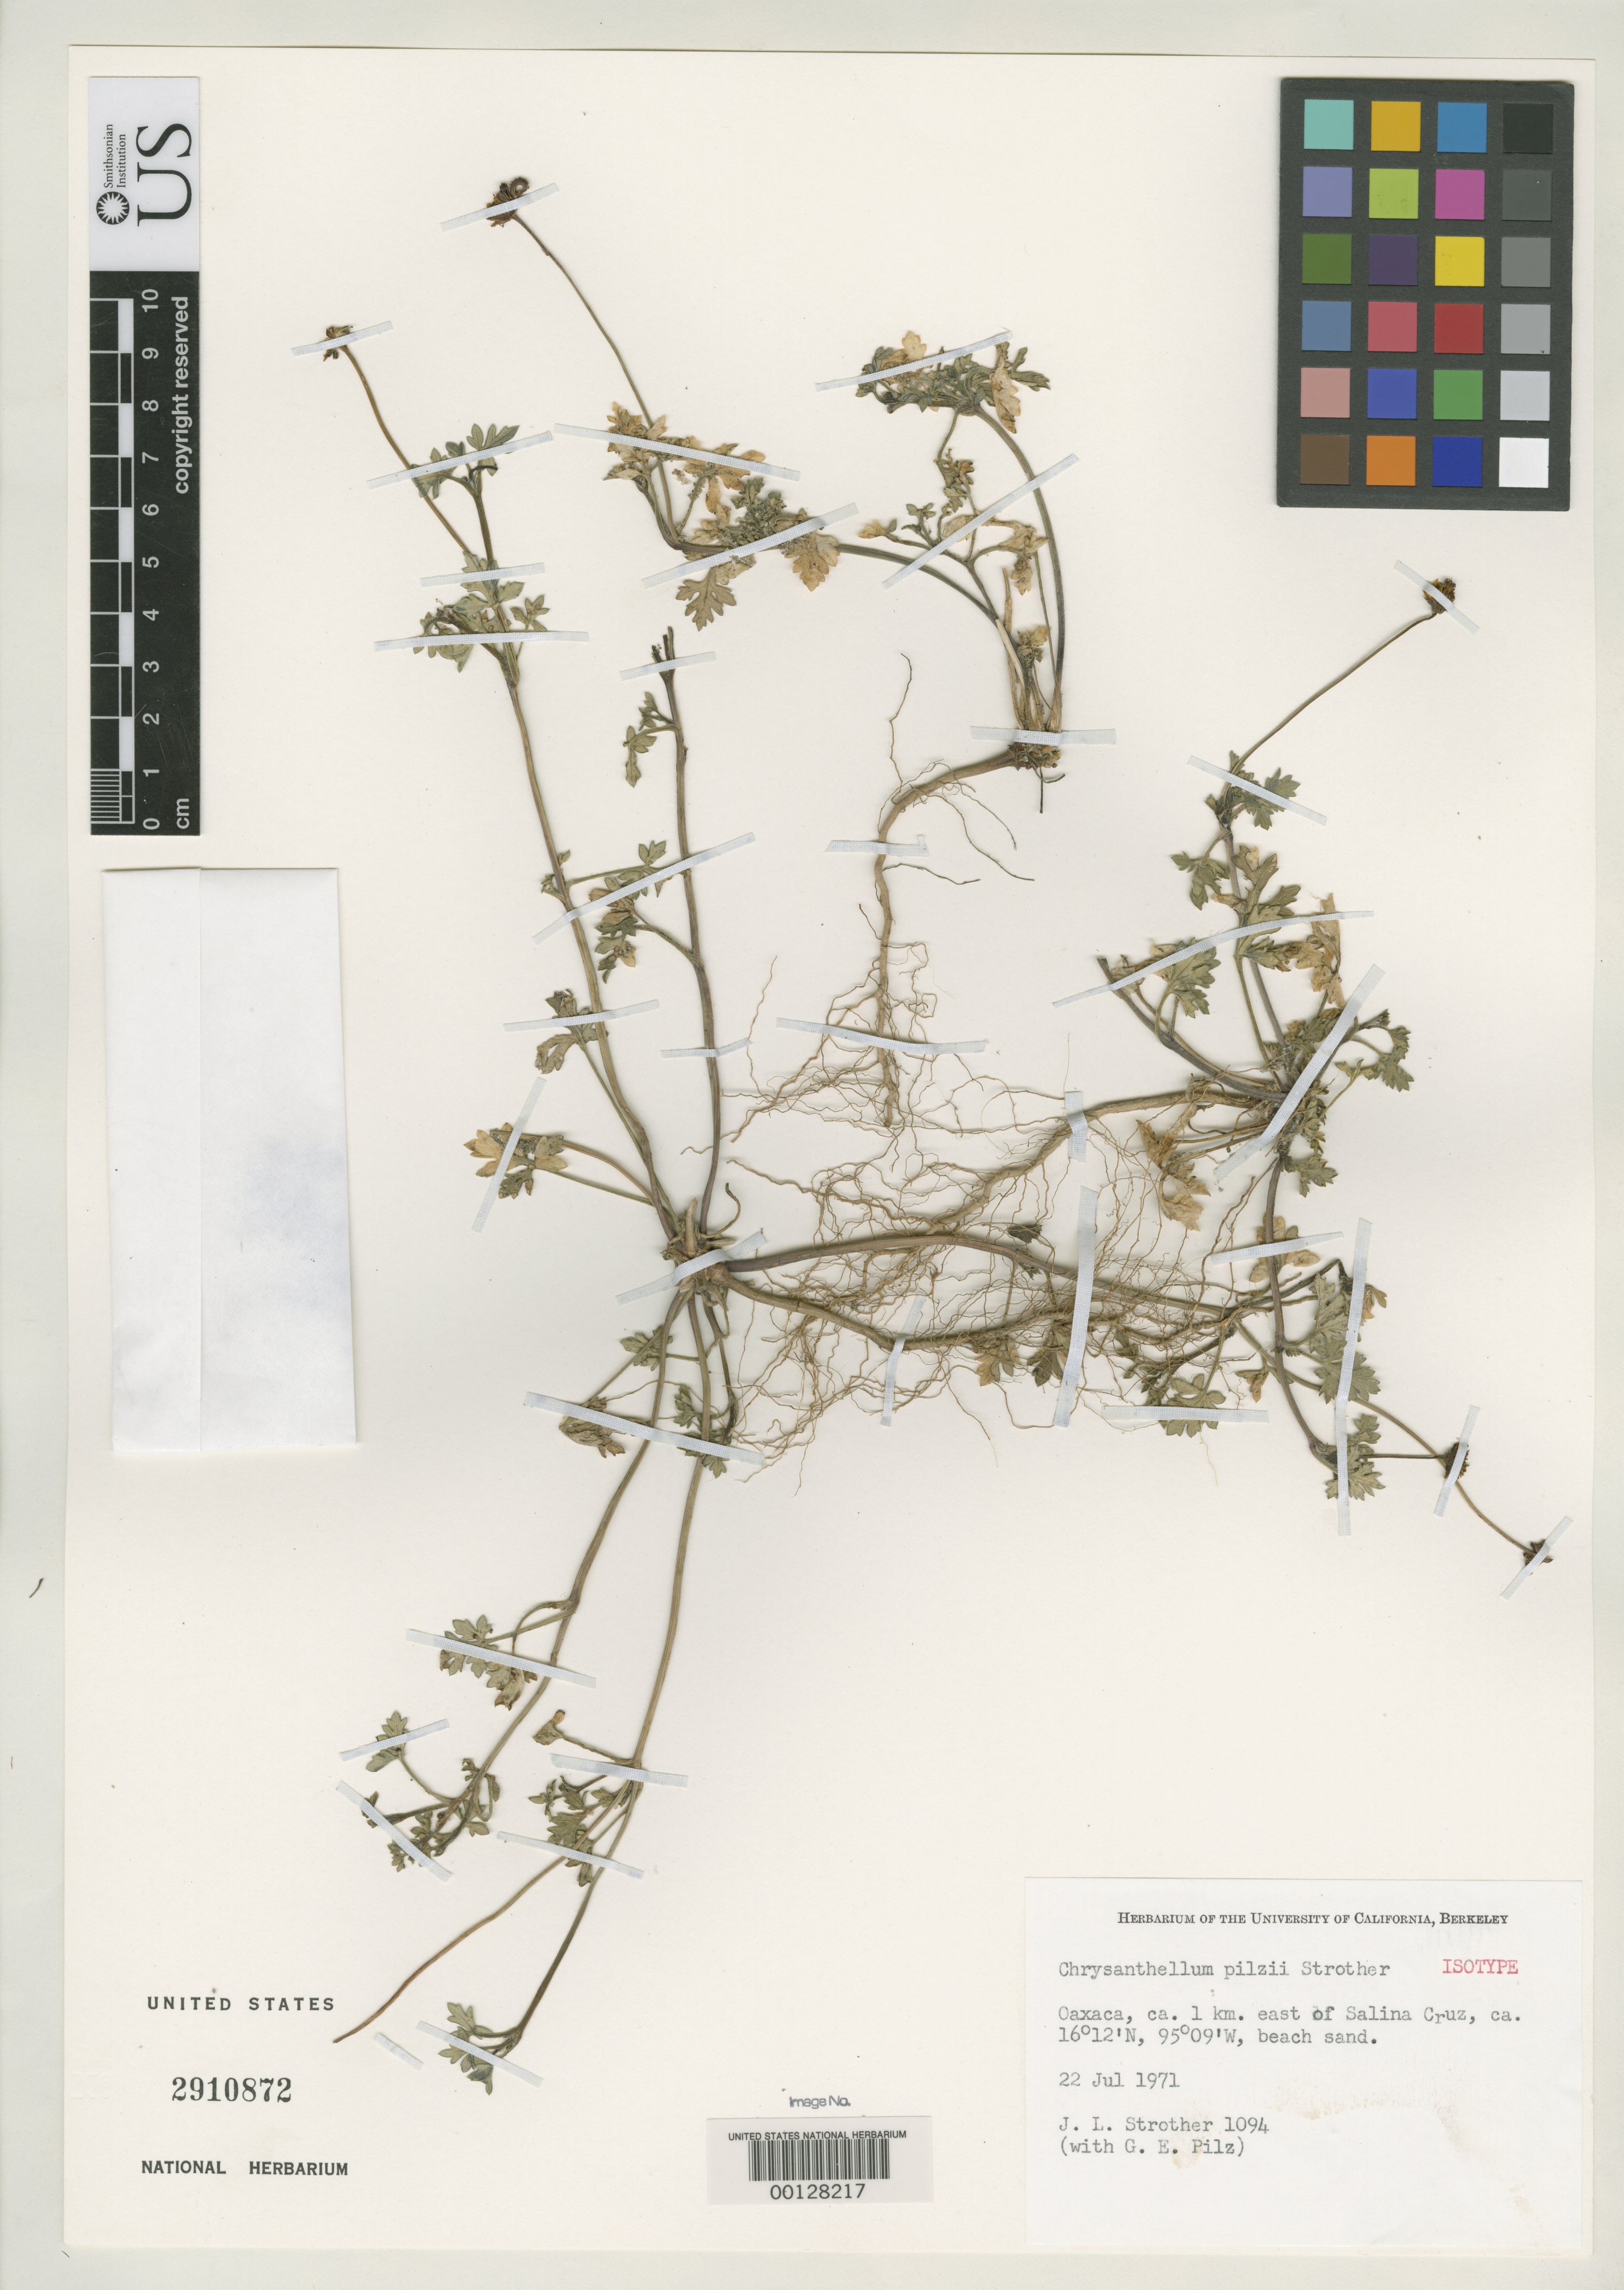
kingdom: Plantae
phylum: Tracheophyta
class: Magnoliopsida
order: Asterales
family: Asteraceae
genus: Chrysanthellum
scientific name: Chrysanthellum pilzii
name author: Strother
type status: Isotype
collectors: J. Strother & G. E. Pilz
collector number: Strother 1094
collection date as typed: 22 Jul 1971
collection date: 1971-07-22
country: Mexico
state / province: Oaxaca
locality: East of Salina Cruz.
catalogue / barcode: US 2910872